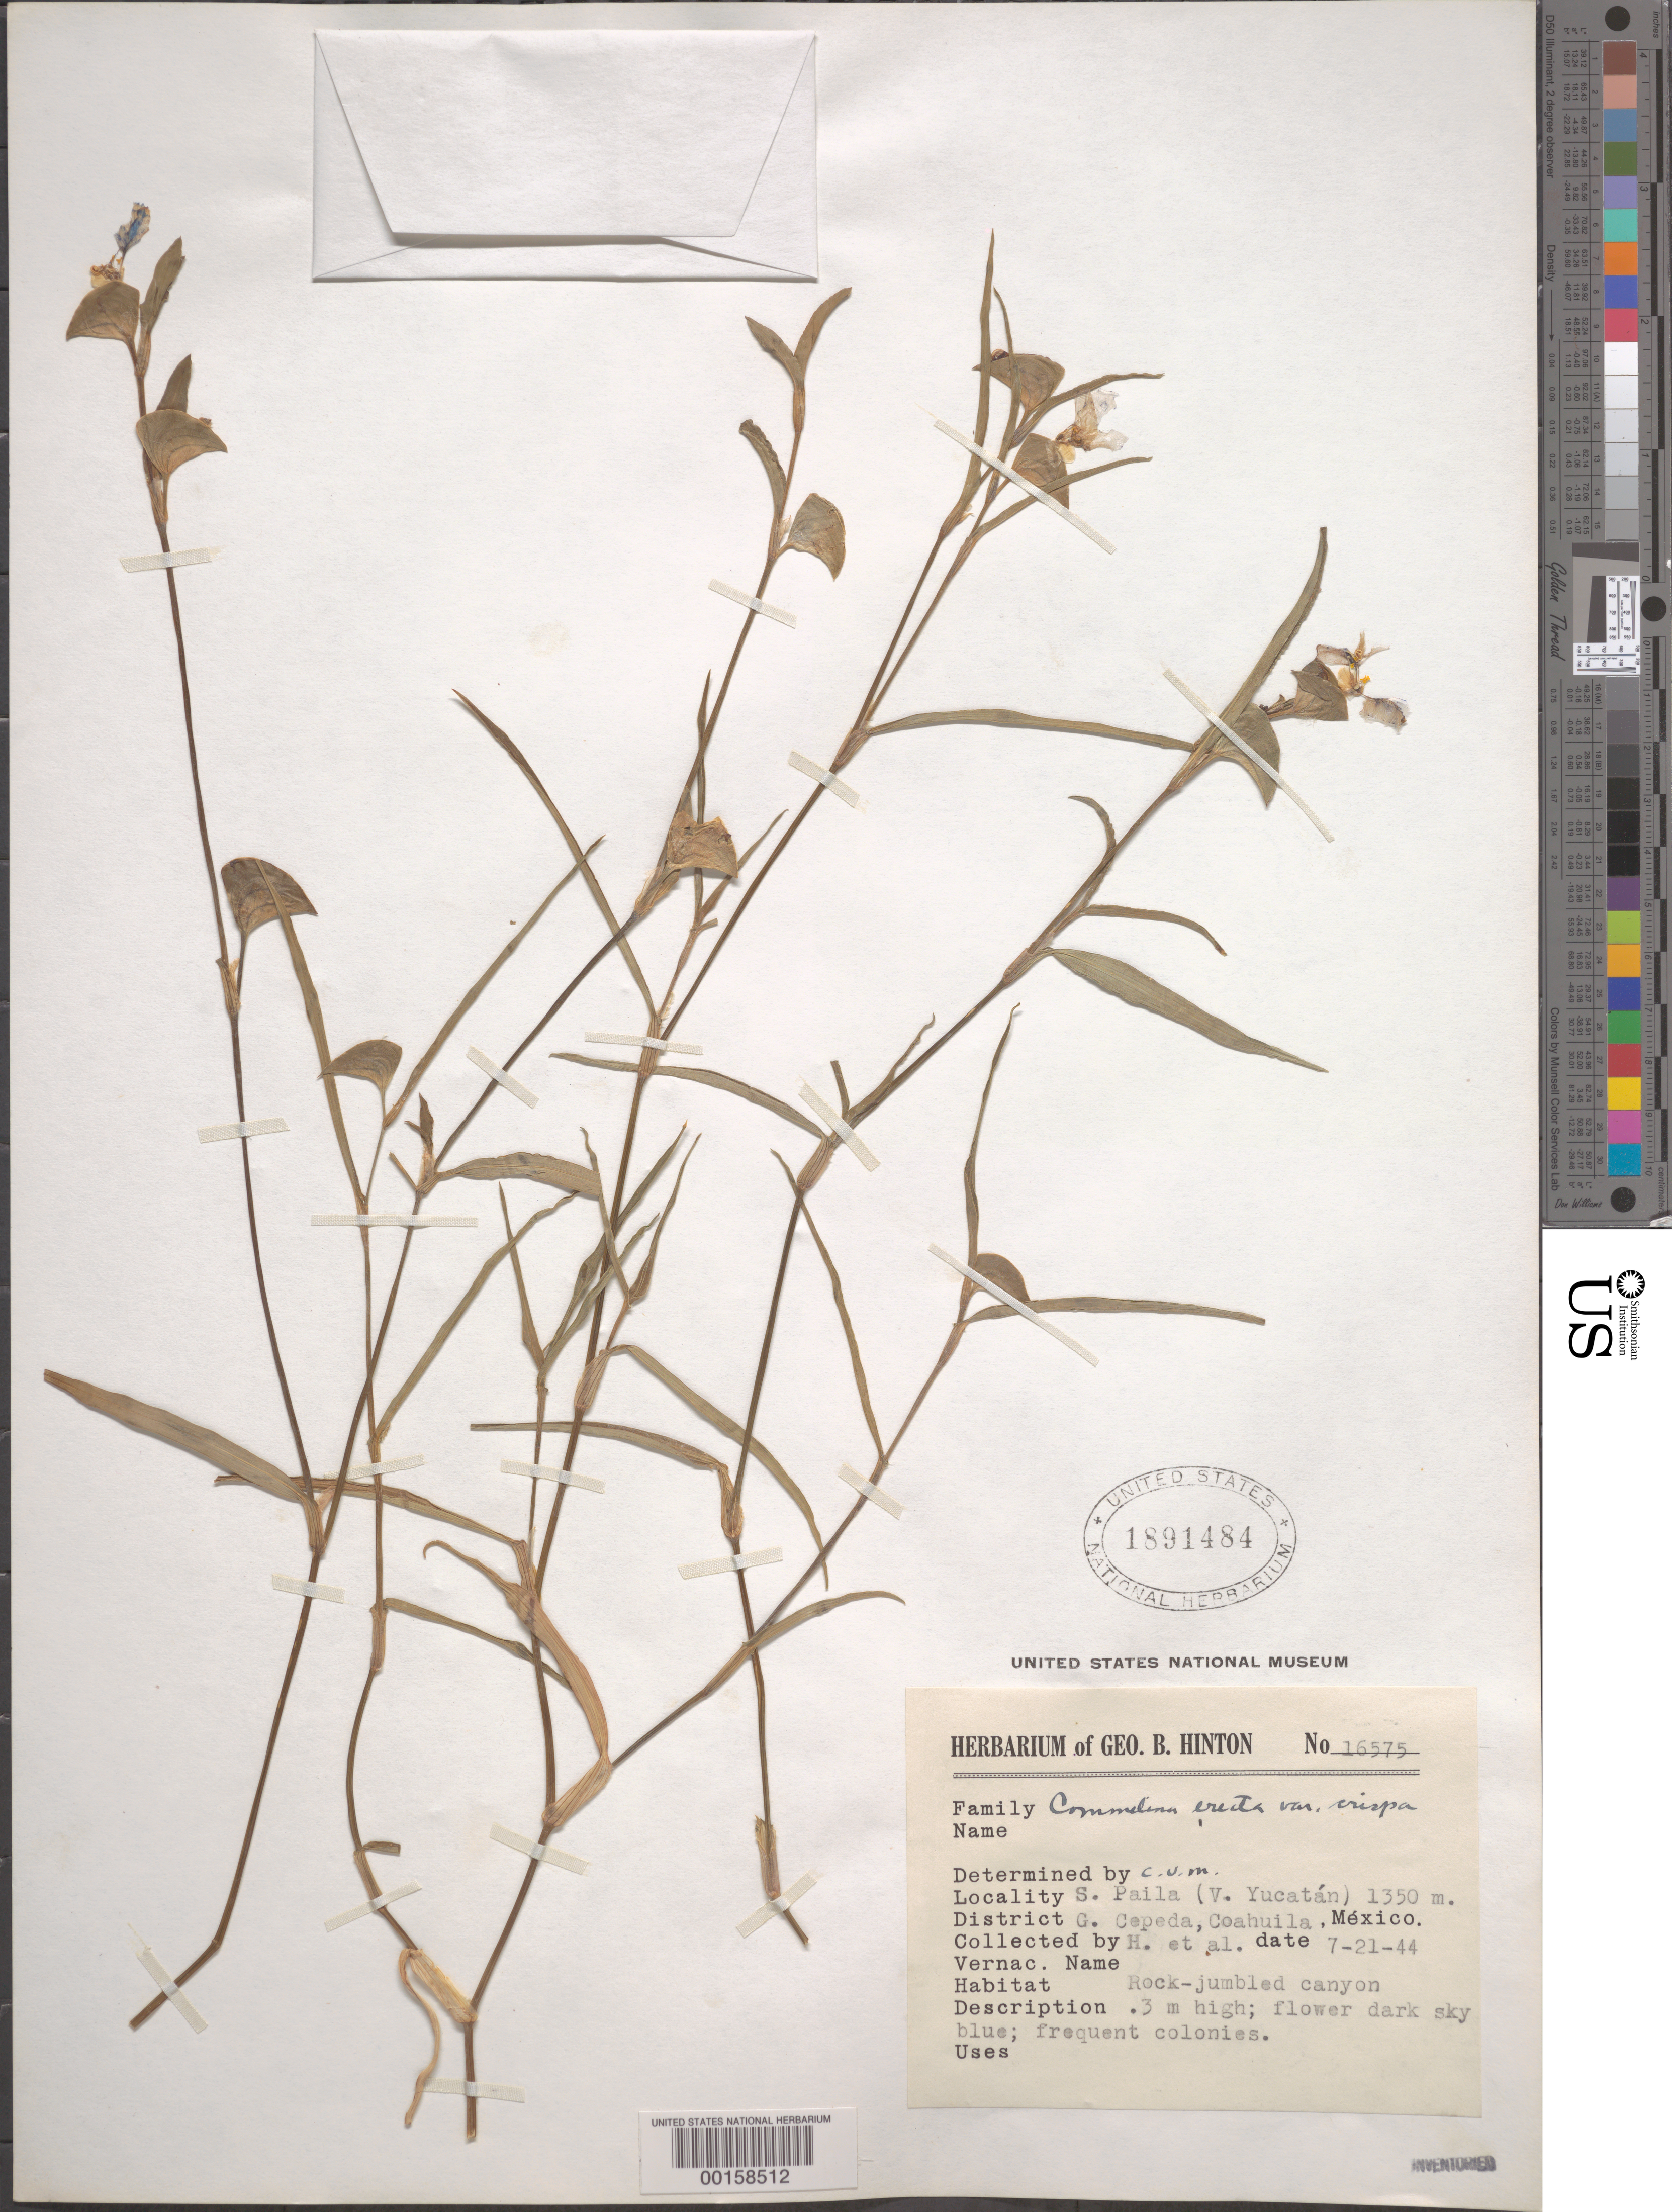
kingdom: Plantae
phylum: Tracheophyta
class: Liliopsida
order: Commelinales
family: Commelinaceae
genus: Commelina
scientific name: Commelina erecta var. angustifolia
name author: (Michx.) Fernald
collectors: G. B. Hinton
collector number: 16575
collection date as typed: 21 Jul 1944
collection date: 1944-07-21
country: Mexico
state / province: Coahuila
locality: S. Paila (V. Yucatan)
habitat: Rock canyon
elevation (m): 1350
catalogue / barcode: US 1891484